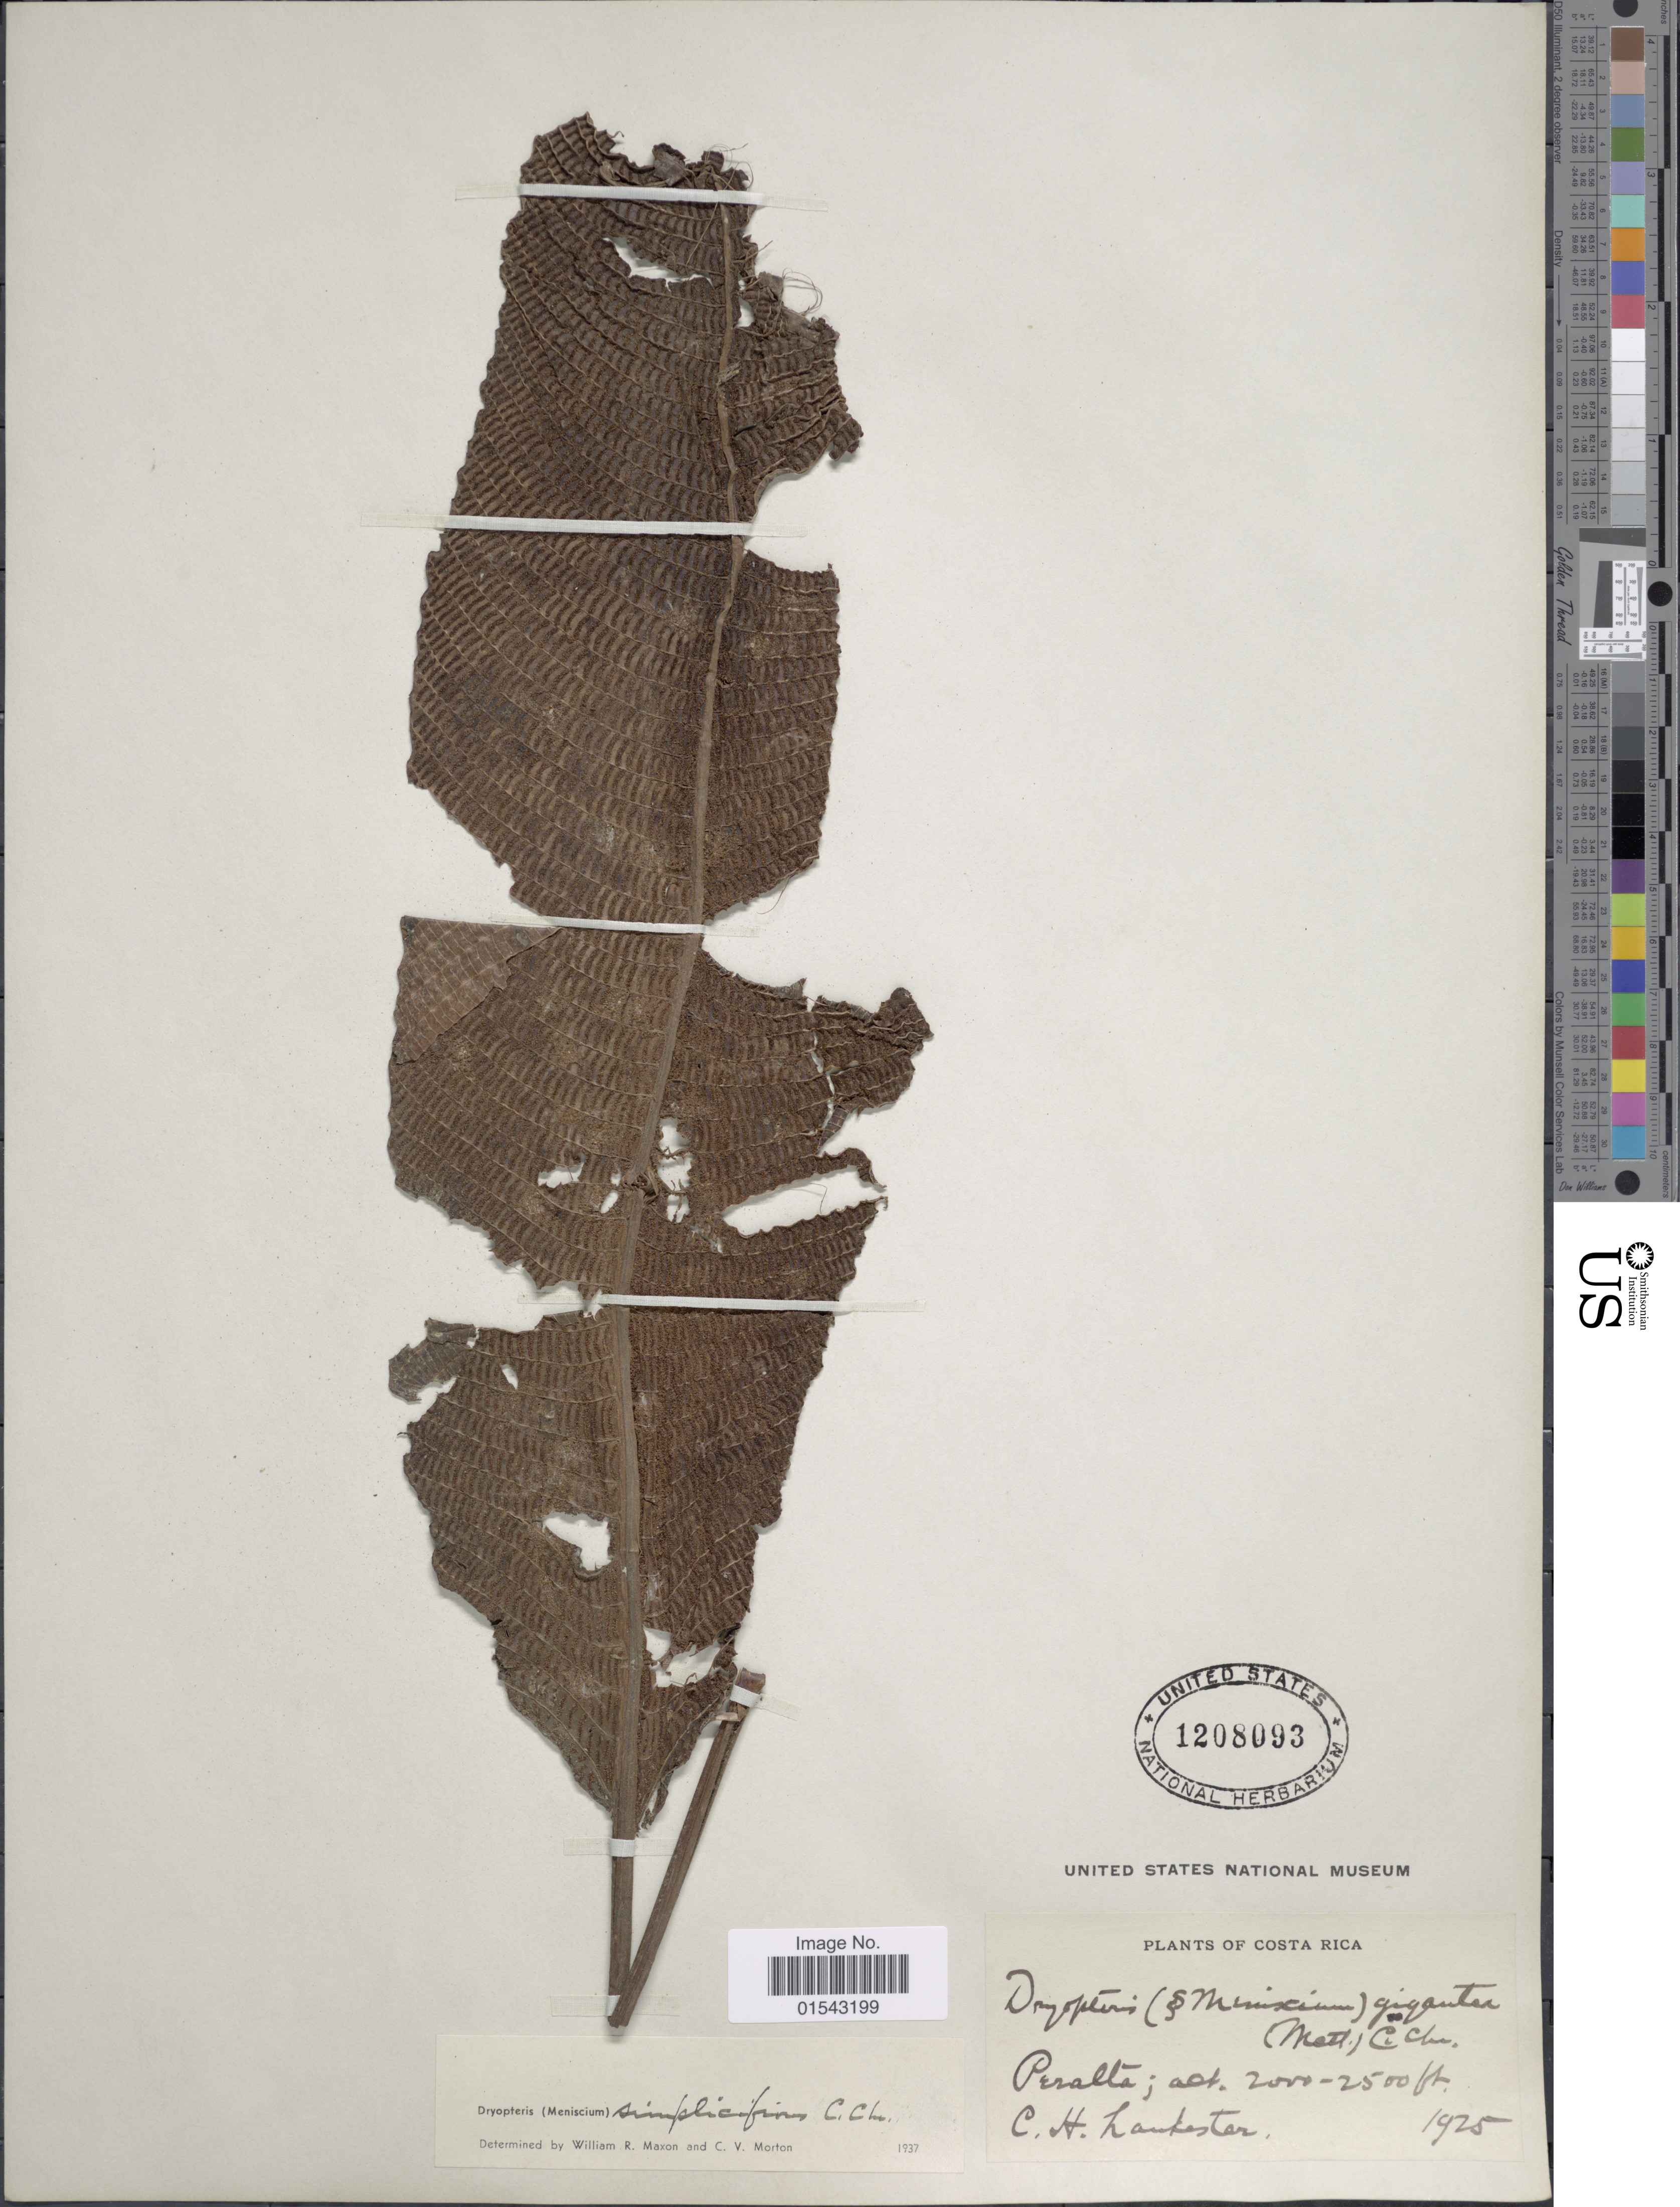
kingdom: Plantae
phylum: Tracheophyta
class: Polypodiopsida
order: Polypodiales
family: Thelypteridaceae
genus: Meniscium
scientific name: Meniscium giganteum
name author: Mett.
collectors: C. H. Lankester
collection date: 1925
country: Costa Rica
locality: Costa Rica, Peralta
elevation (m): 610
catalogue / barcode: US 1208093